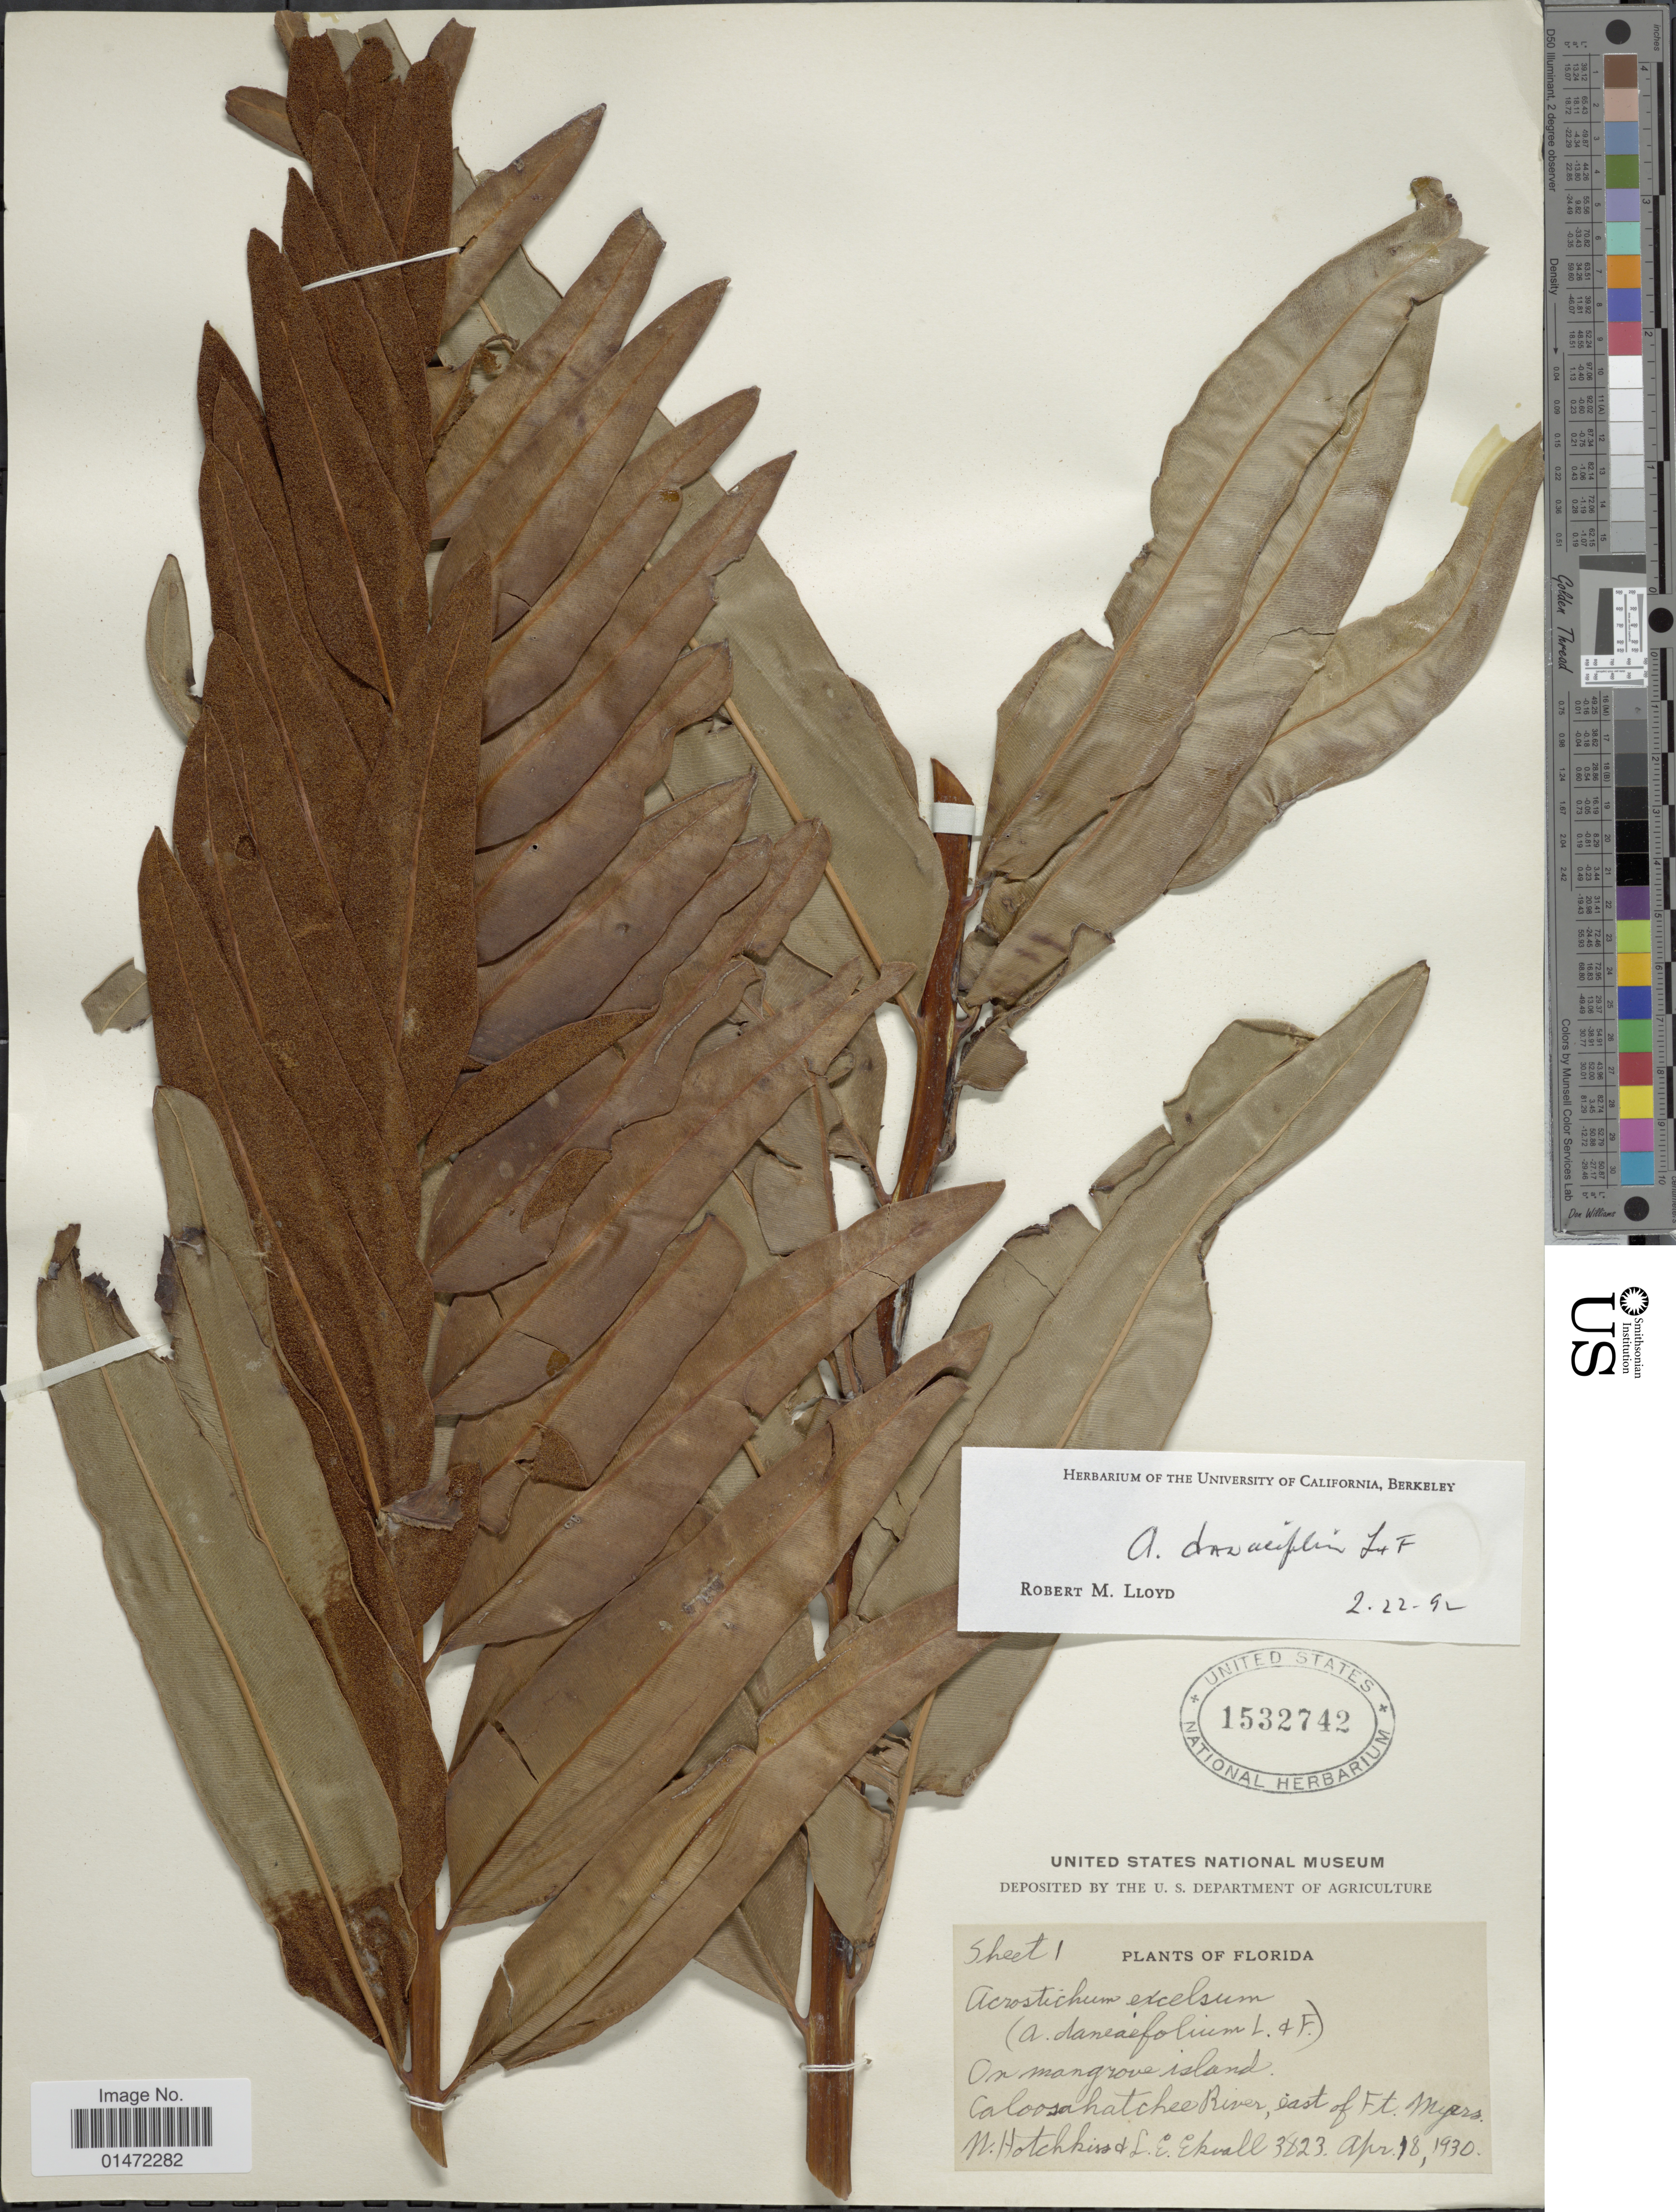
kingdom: Plantae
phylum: Tracheophyta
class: Polypodiopsida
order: Polypodiales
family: Pteridaceae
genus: Acrostichum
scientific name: Acrostichum danaeifolium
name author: Langsd. & Fisch.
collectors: N. Hotchkiss & L. Ekvall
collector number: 3823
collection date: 1930-04-18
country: United States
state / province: Florida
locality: On mangrove island. Caloosahatchee River, east of Ft. Myers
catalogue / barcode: US 1532742